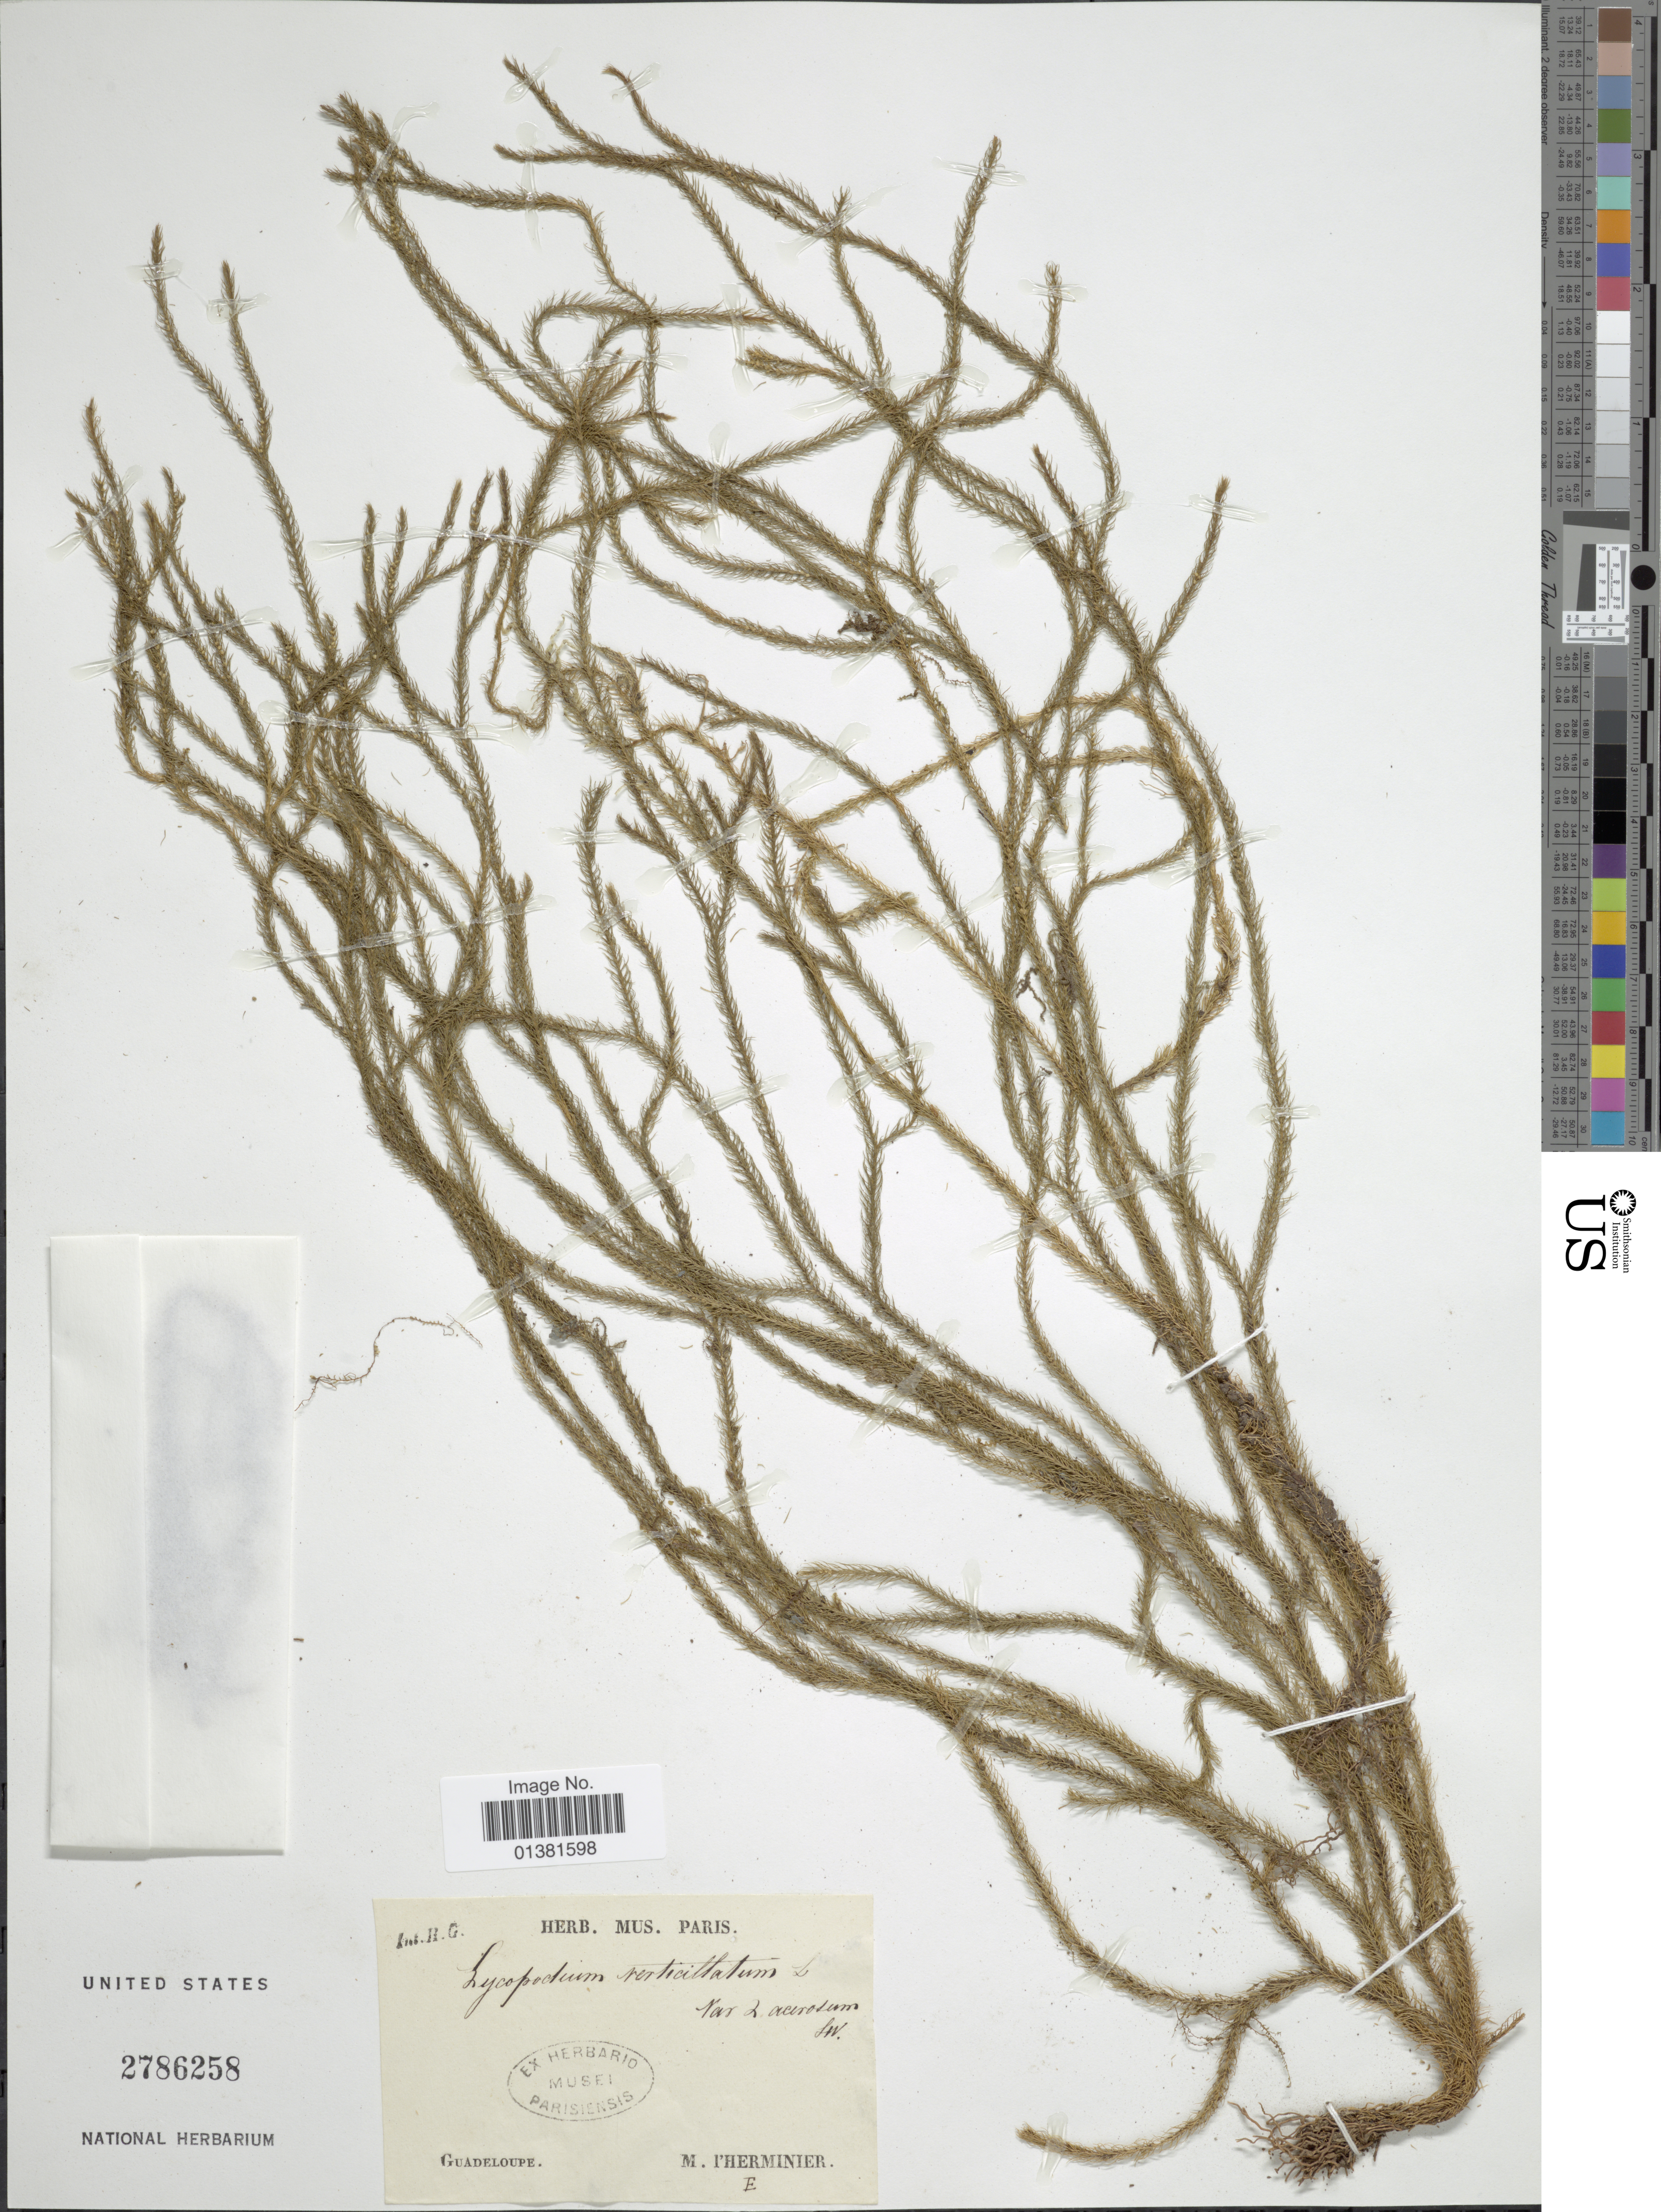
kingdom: Plantae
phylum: Tracheophyta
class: Lycopodiopsida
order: Lycopodiales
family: Lycopodiaceae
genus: Phlegmariurus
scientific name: Phlegmariurus filiformis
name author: (Sw.) W.H. Wagner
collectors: M. L'Herminier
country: Guadeloupe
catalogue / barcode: US 2786258